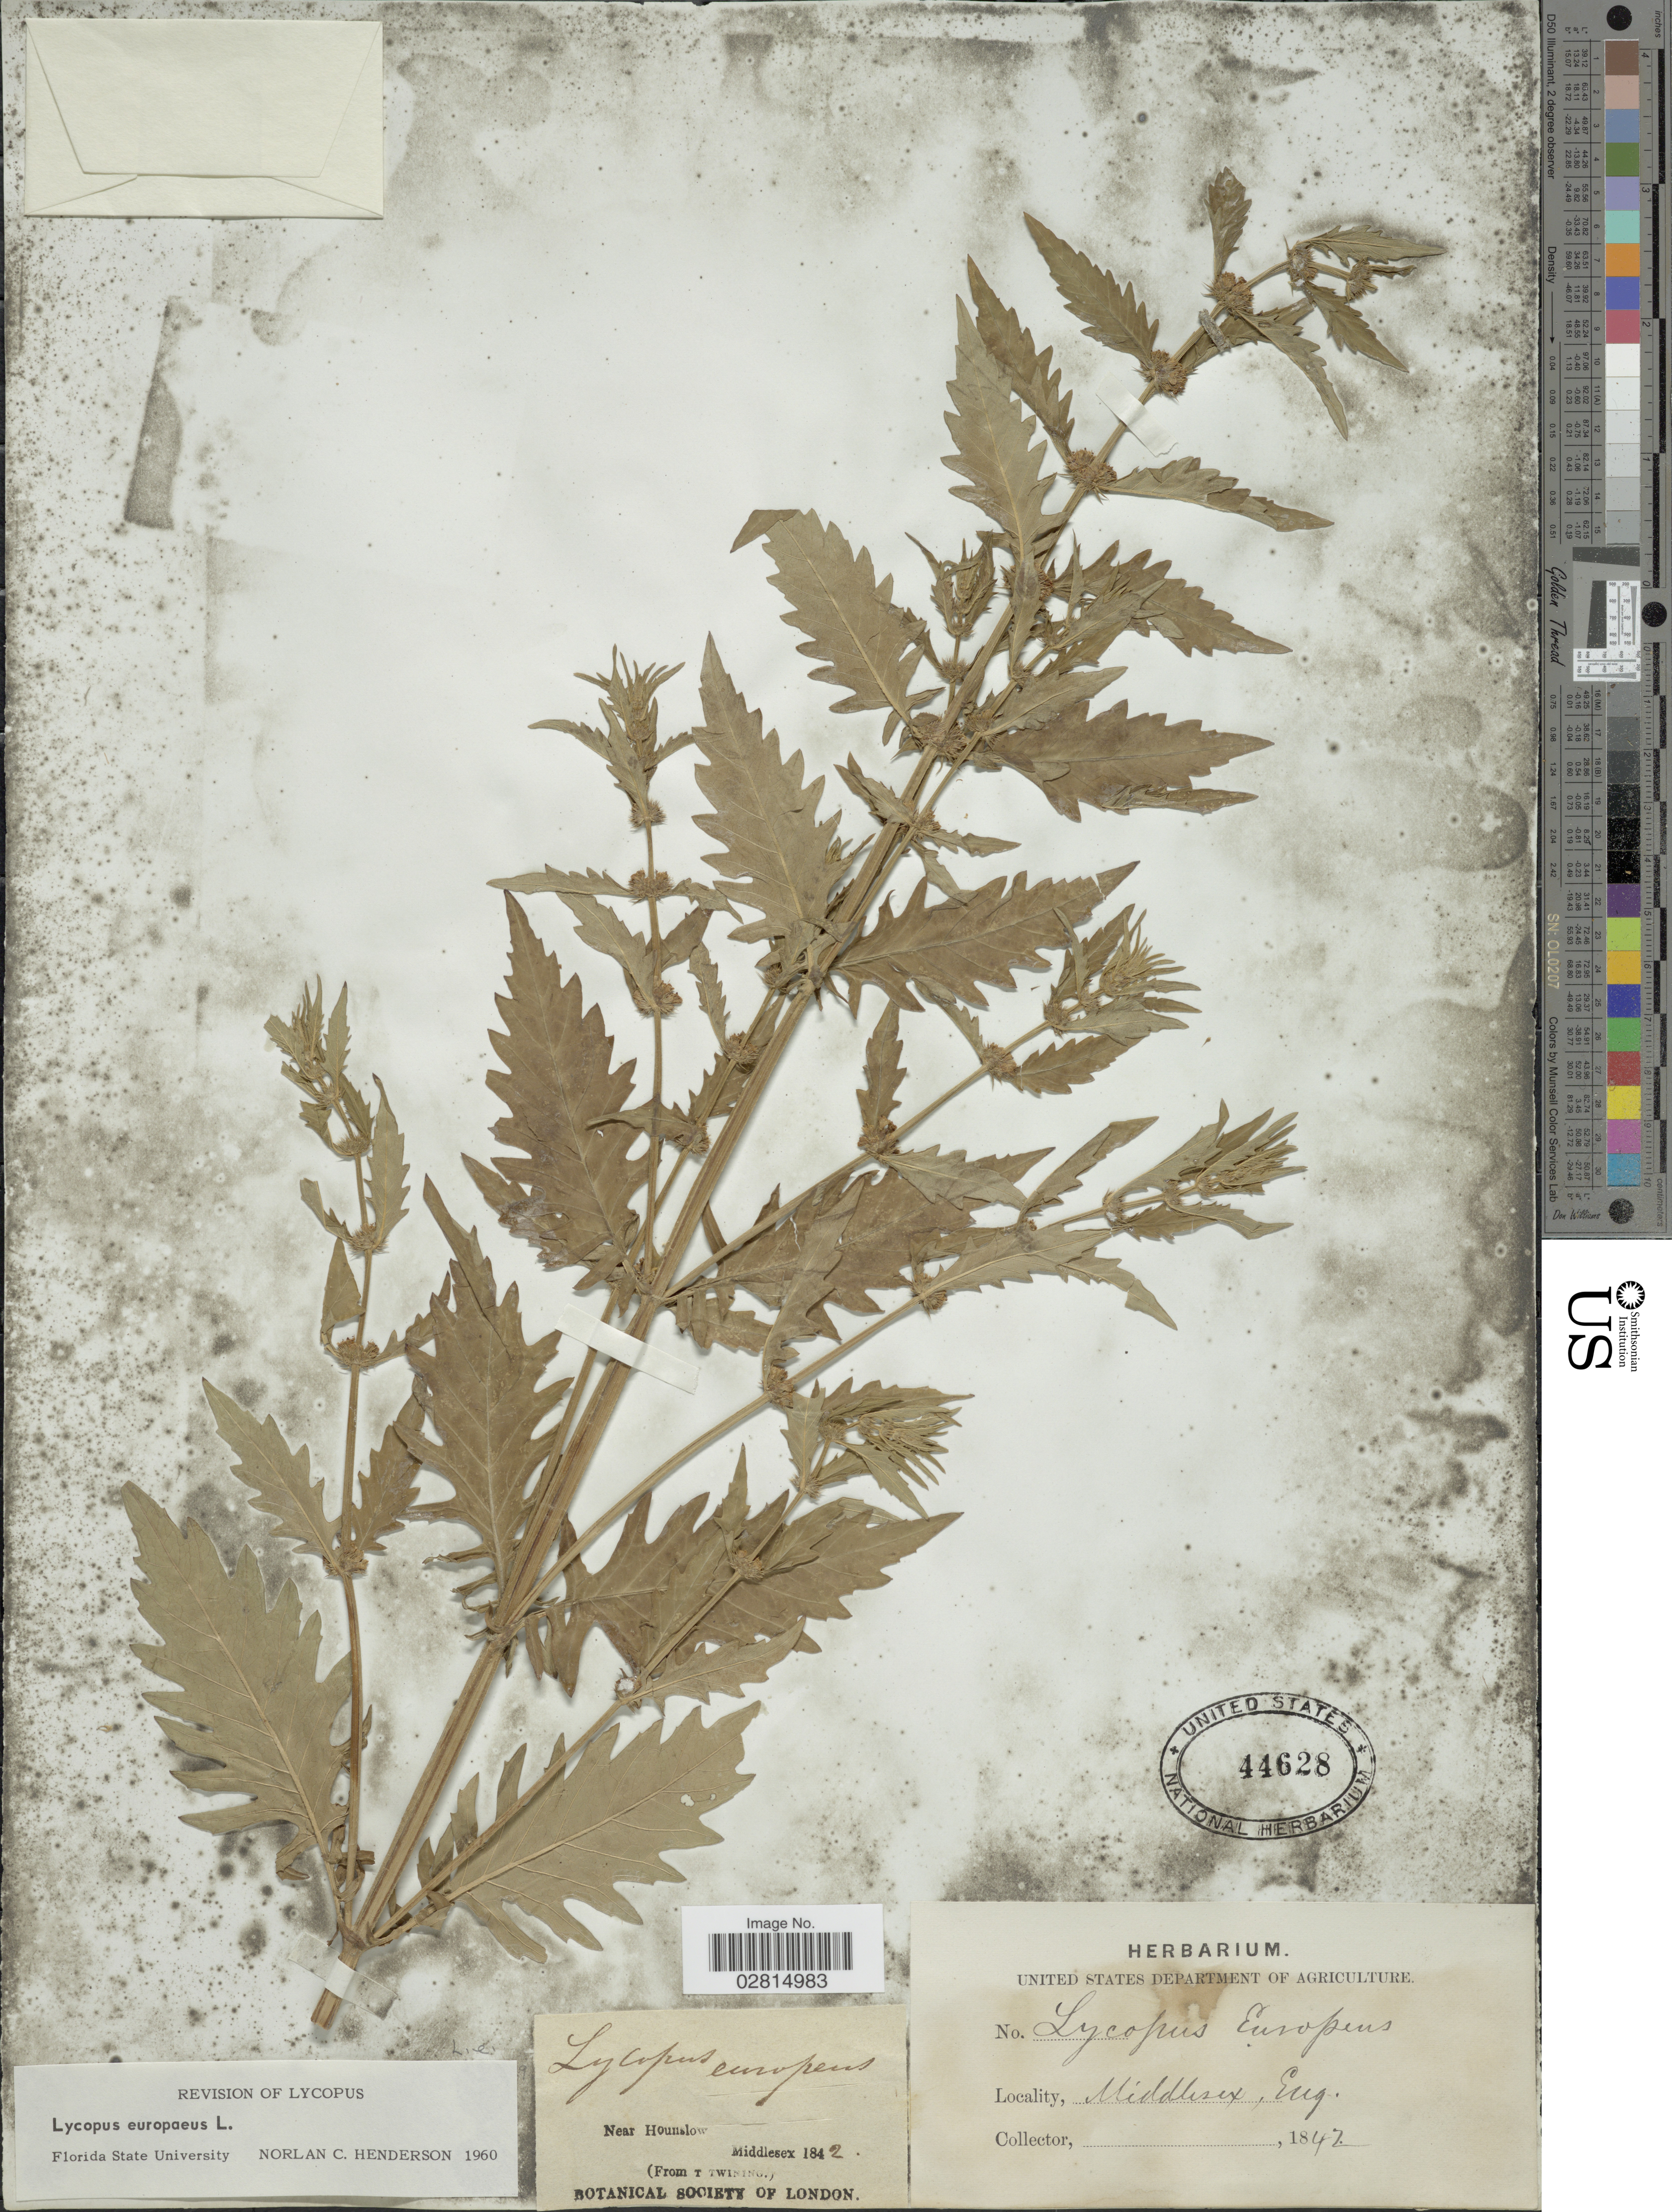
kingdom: Plantae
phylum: Tracheophyta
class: Magnoliopsida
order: Lamiales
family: Lamiaceae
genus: Lycopus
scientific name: Lycopus europaeus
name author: L.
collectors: T. Twining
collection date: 1842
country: United Kingdom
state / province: England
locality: Near Hounslow, Middlesex.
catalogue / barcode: US 44628